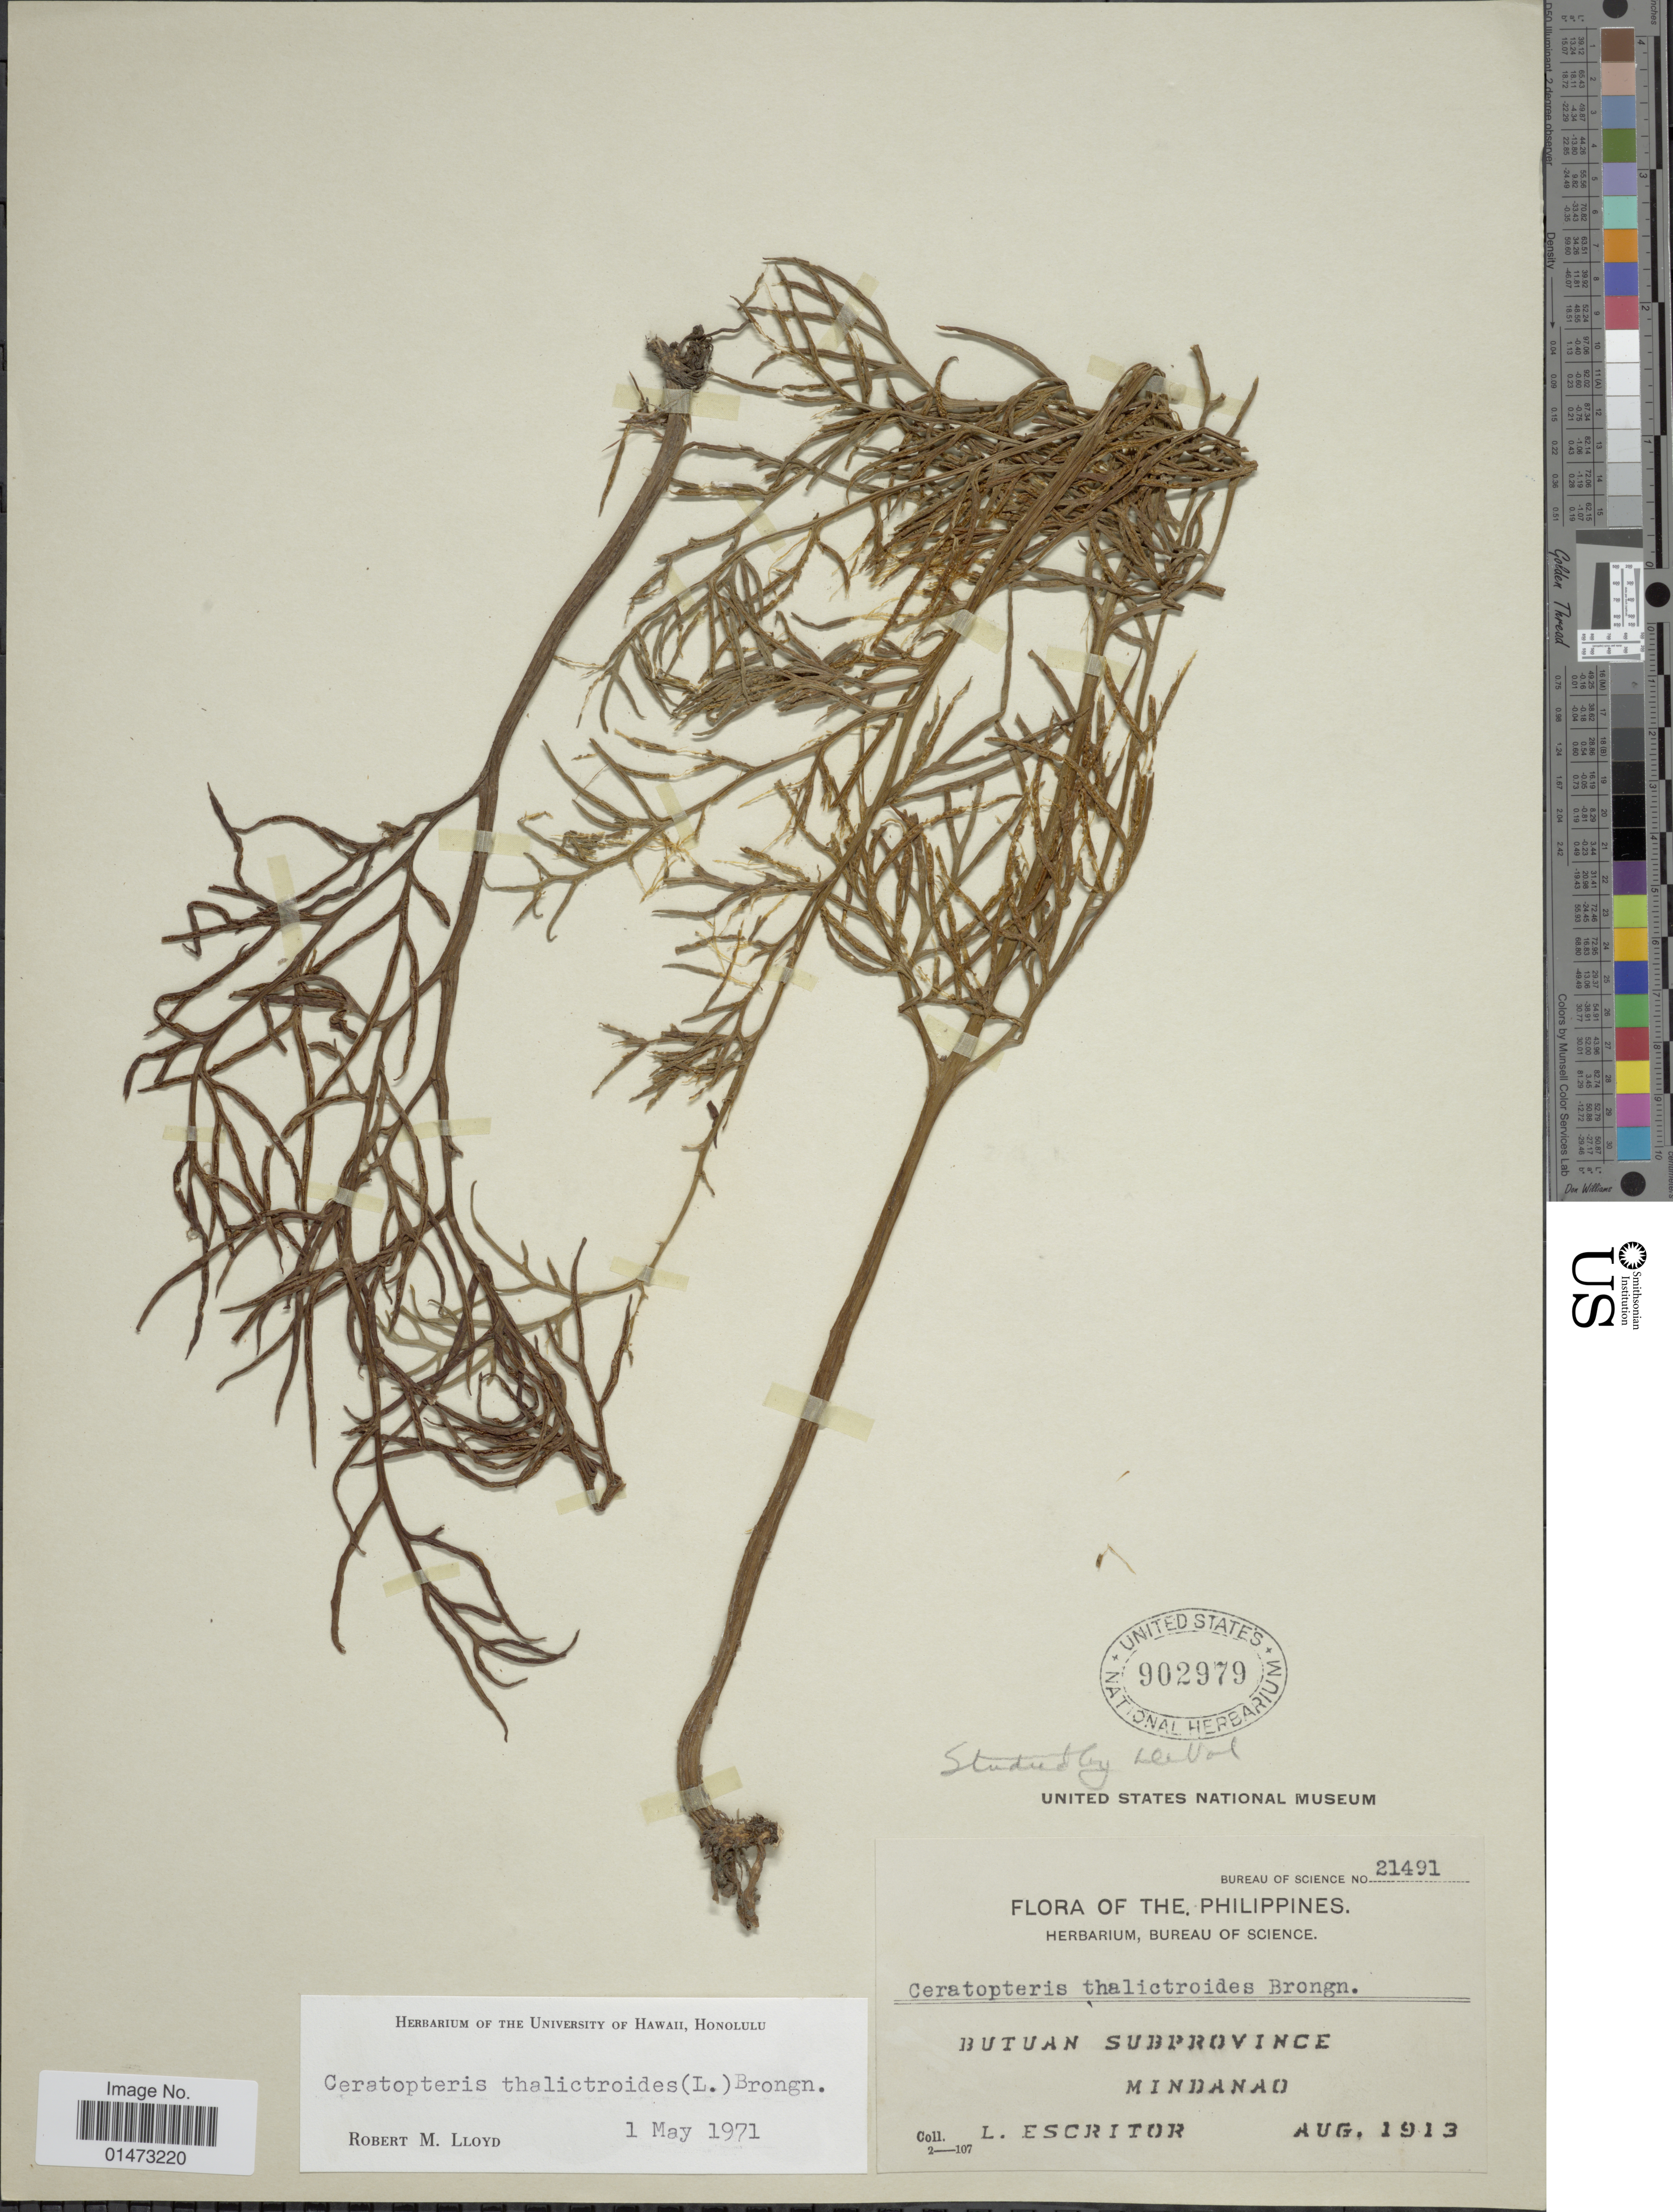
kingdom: Plantae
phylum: Tracheophyta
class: Polypodiopsida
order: Polypodiales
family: Pteridaceae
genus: Ceratopteris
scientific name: Ceratopteris thalictroides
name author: (L.) Brongn.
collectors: L. Escritor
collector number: Bureau of Science 21491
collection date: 1913-08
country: Philippines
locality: Butuan Subprovince, Mindanao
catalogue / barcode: US 902979